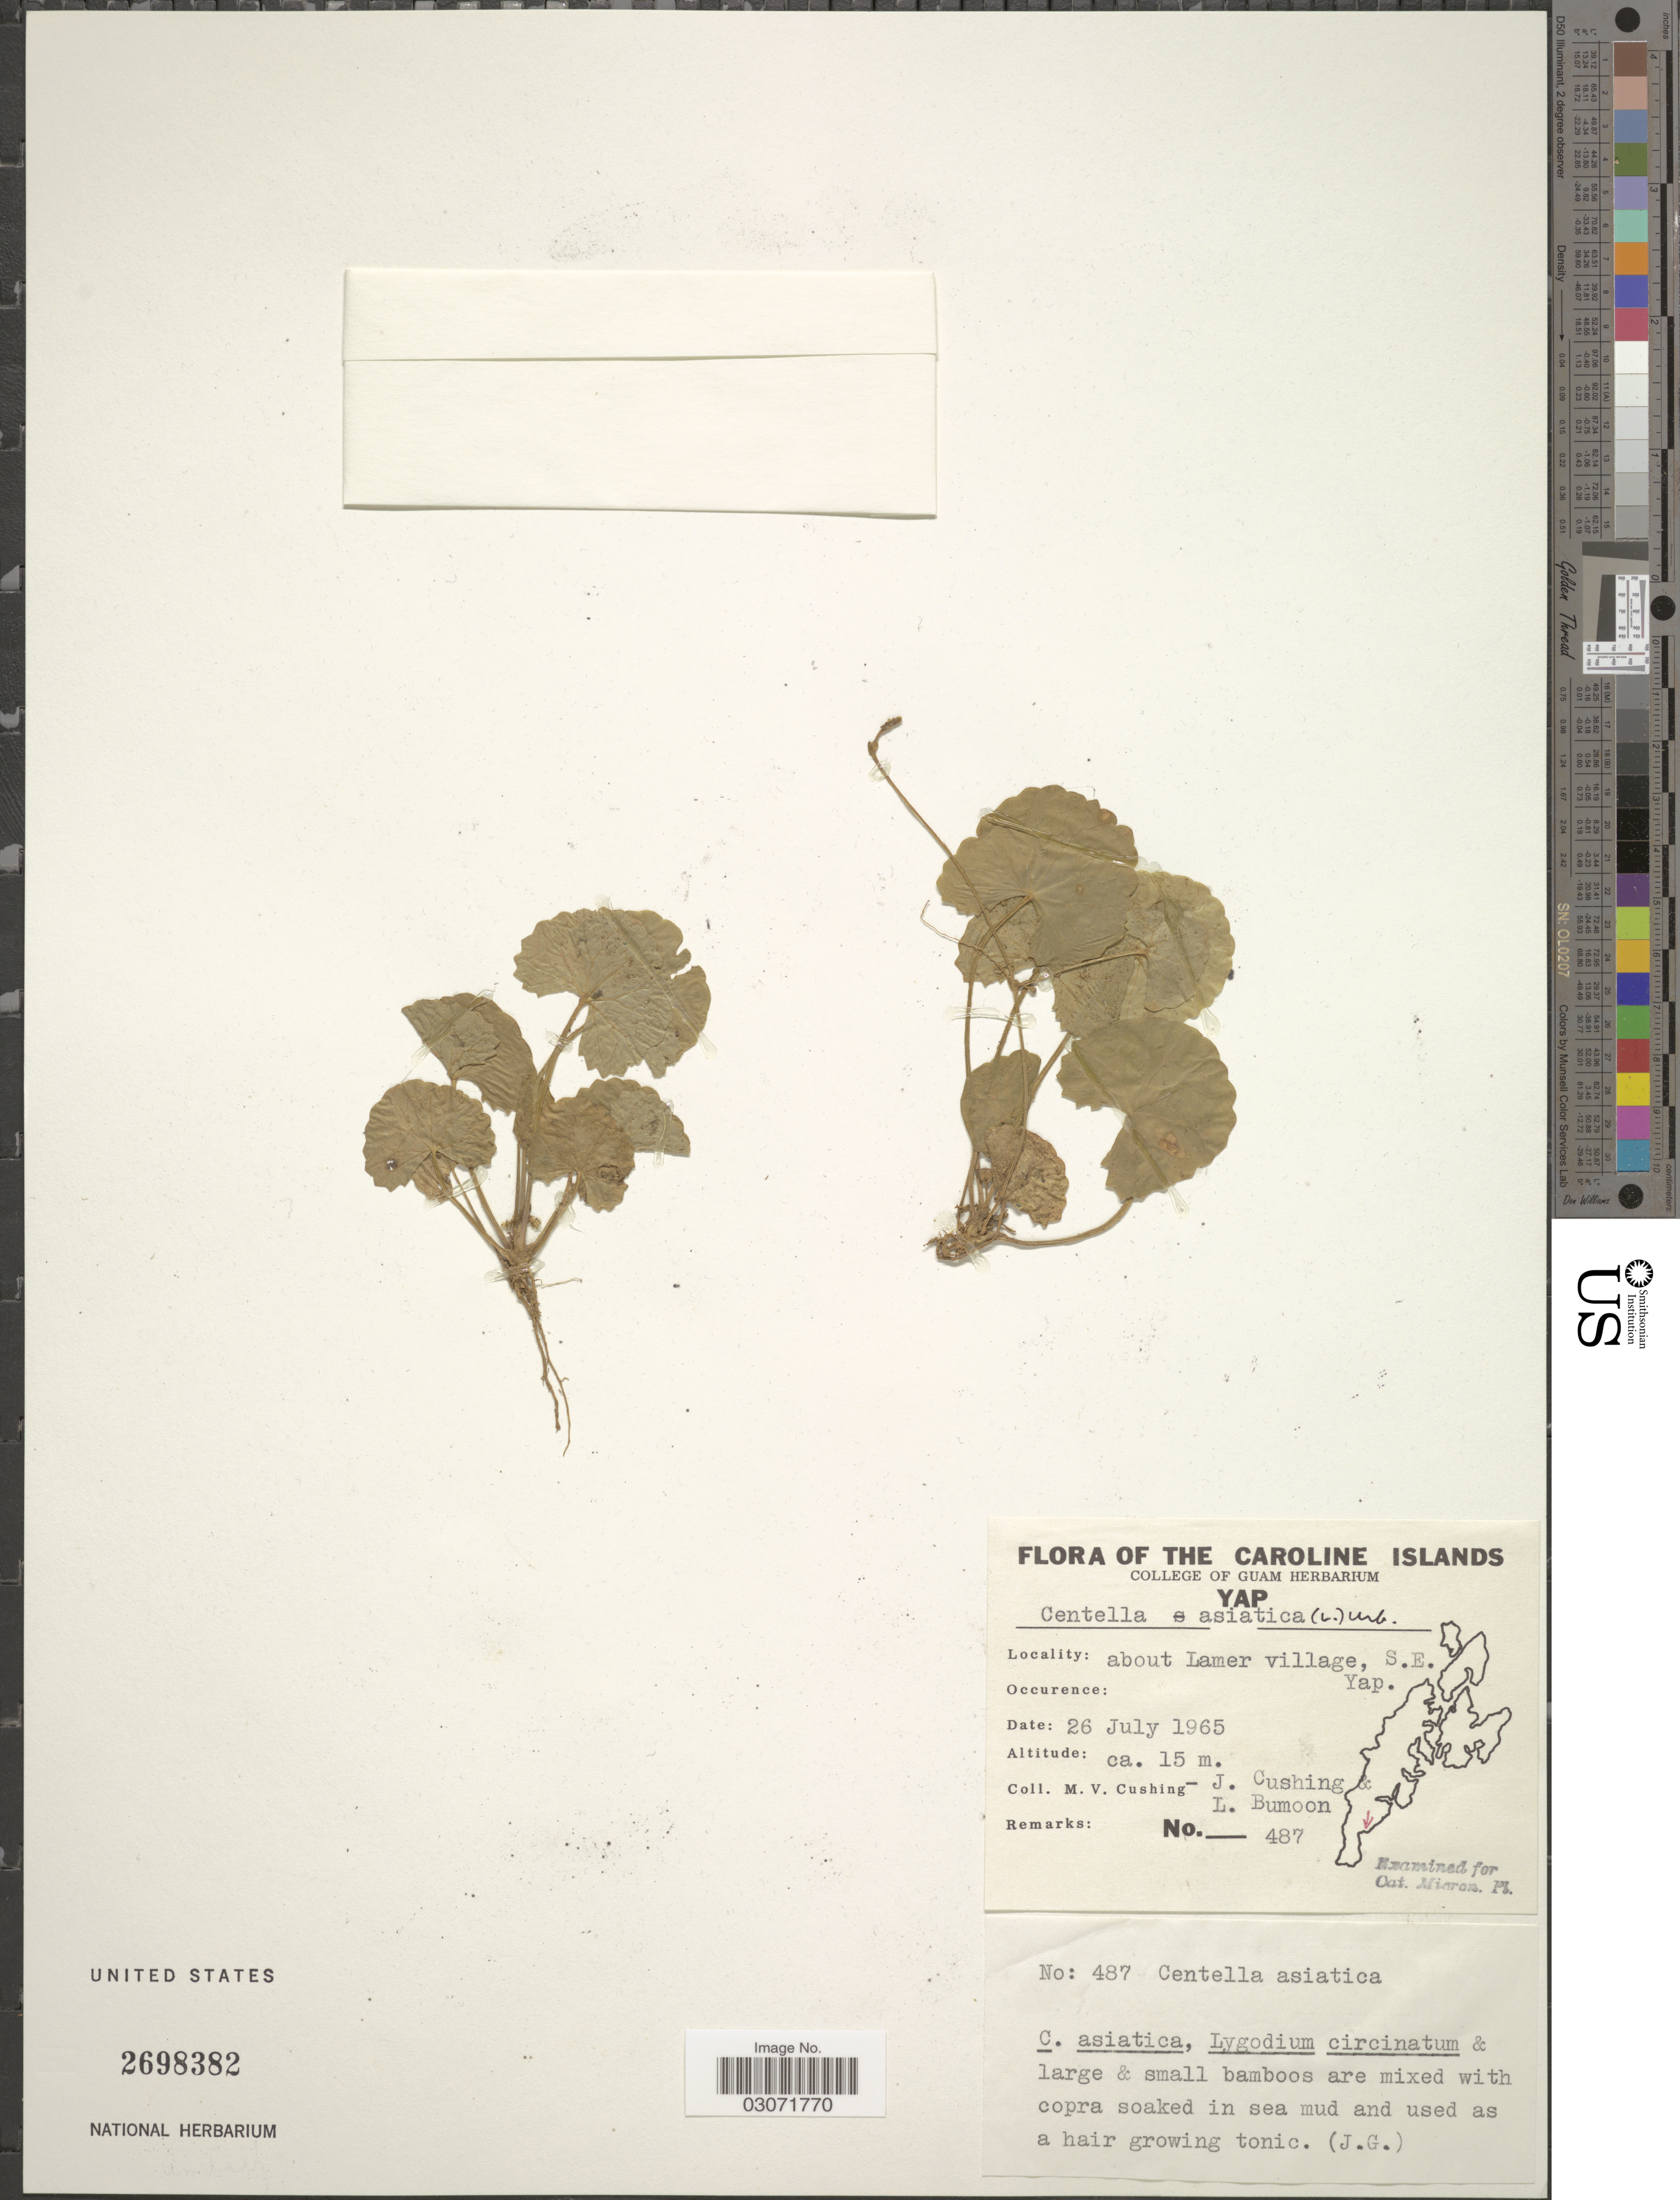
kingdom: Plantae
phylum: Tracheophyta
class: Magnoliopsida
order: Apiales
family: Apiaceae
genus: Centella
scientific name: Centella asiatica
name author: (L.) Urb.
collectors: M. V. Cushing, J. Cushing & L. Bumoon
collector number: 487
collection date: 1965-07-26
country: Micronesia, Federated States of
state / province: Yap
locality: The Caroline Islands. About Lamer village, S.E. Yap.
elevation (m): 15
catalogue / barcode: US 2698382